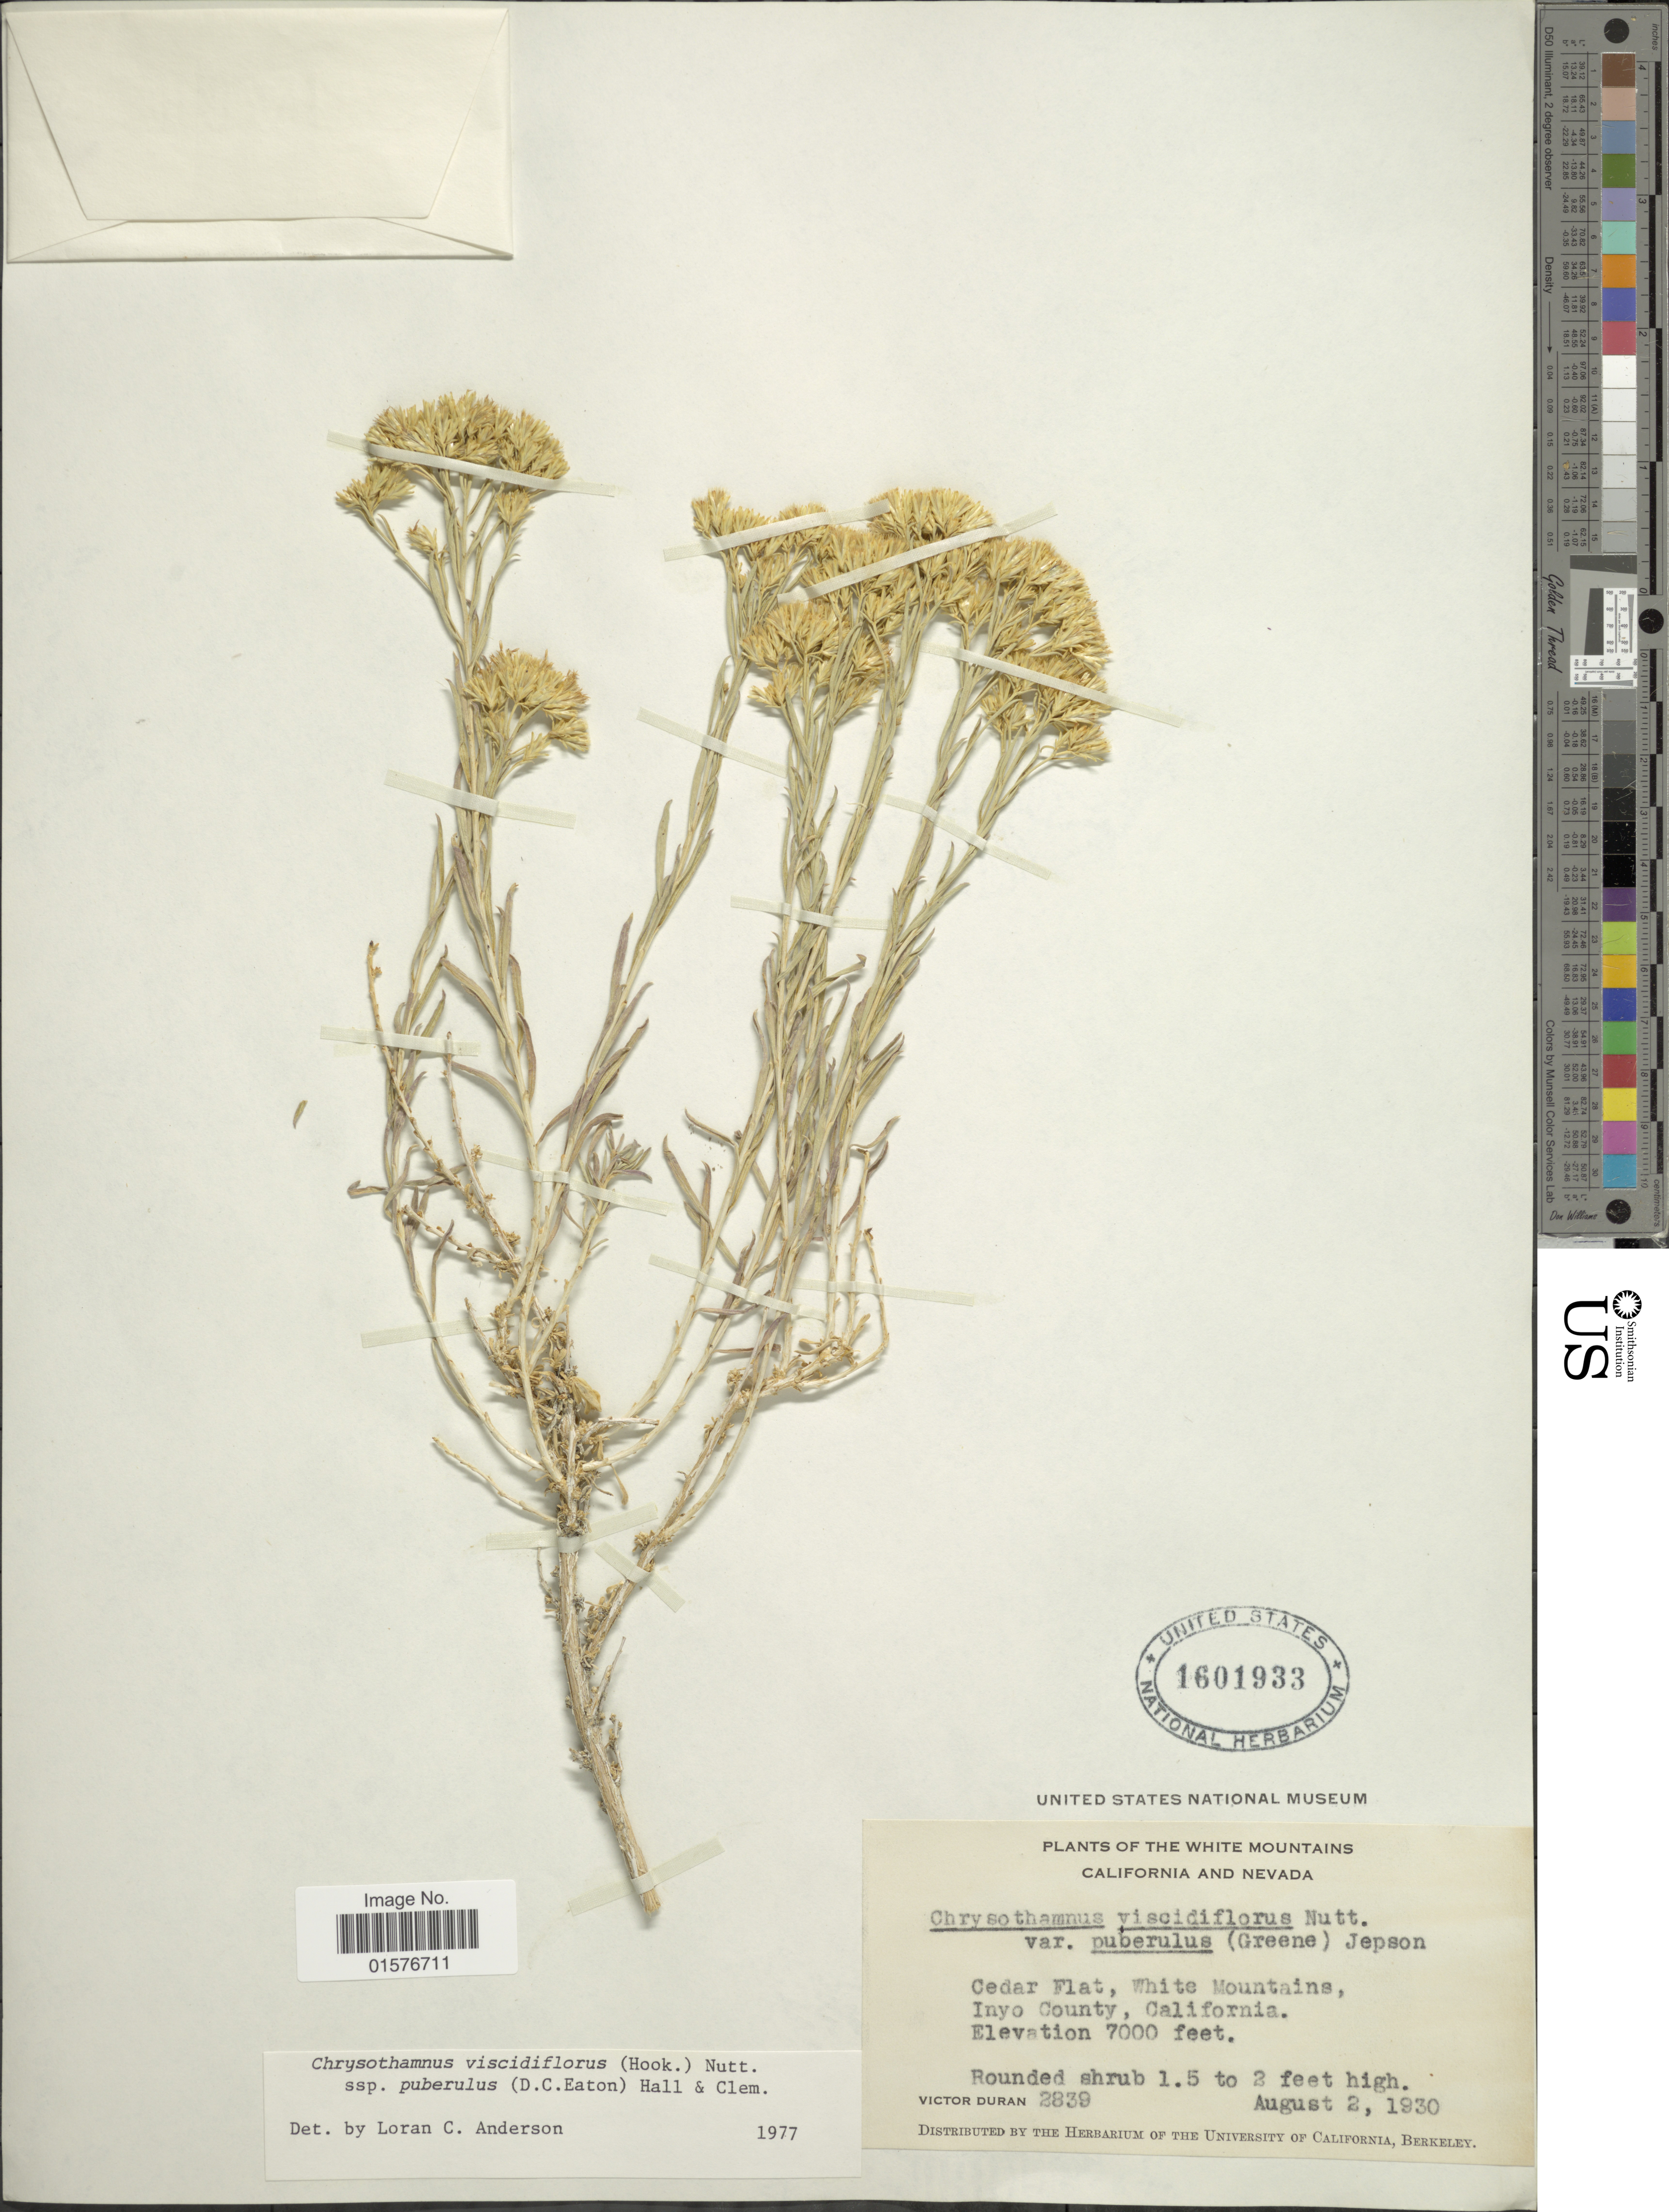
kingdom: Plantae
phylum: Tracheophyta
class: Magnoliopsida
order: Asterales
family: Asteraceae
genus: Chrysothamnus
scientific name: Chrysothamnus viscidiflorus subsp. puberulus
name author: (D.C. Eaton) H.M. Hall & Clem.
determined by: Urbatsch, Lowell E., Curator (LSU), Louisiana State University (UNITED STATES)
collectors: V. Duran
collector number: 2839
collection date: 1930-08-02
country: United States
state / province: California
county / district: Inyo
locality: The White Mountains, Cedar Flat, White Mountains, Inyo County, California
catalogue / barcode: US 1601933